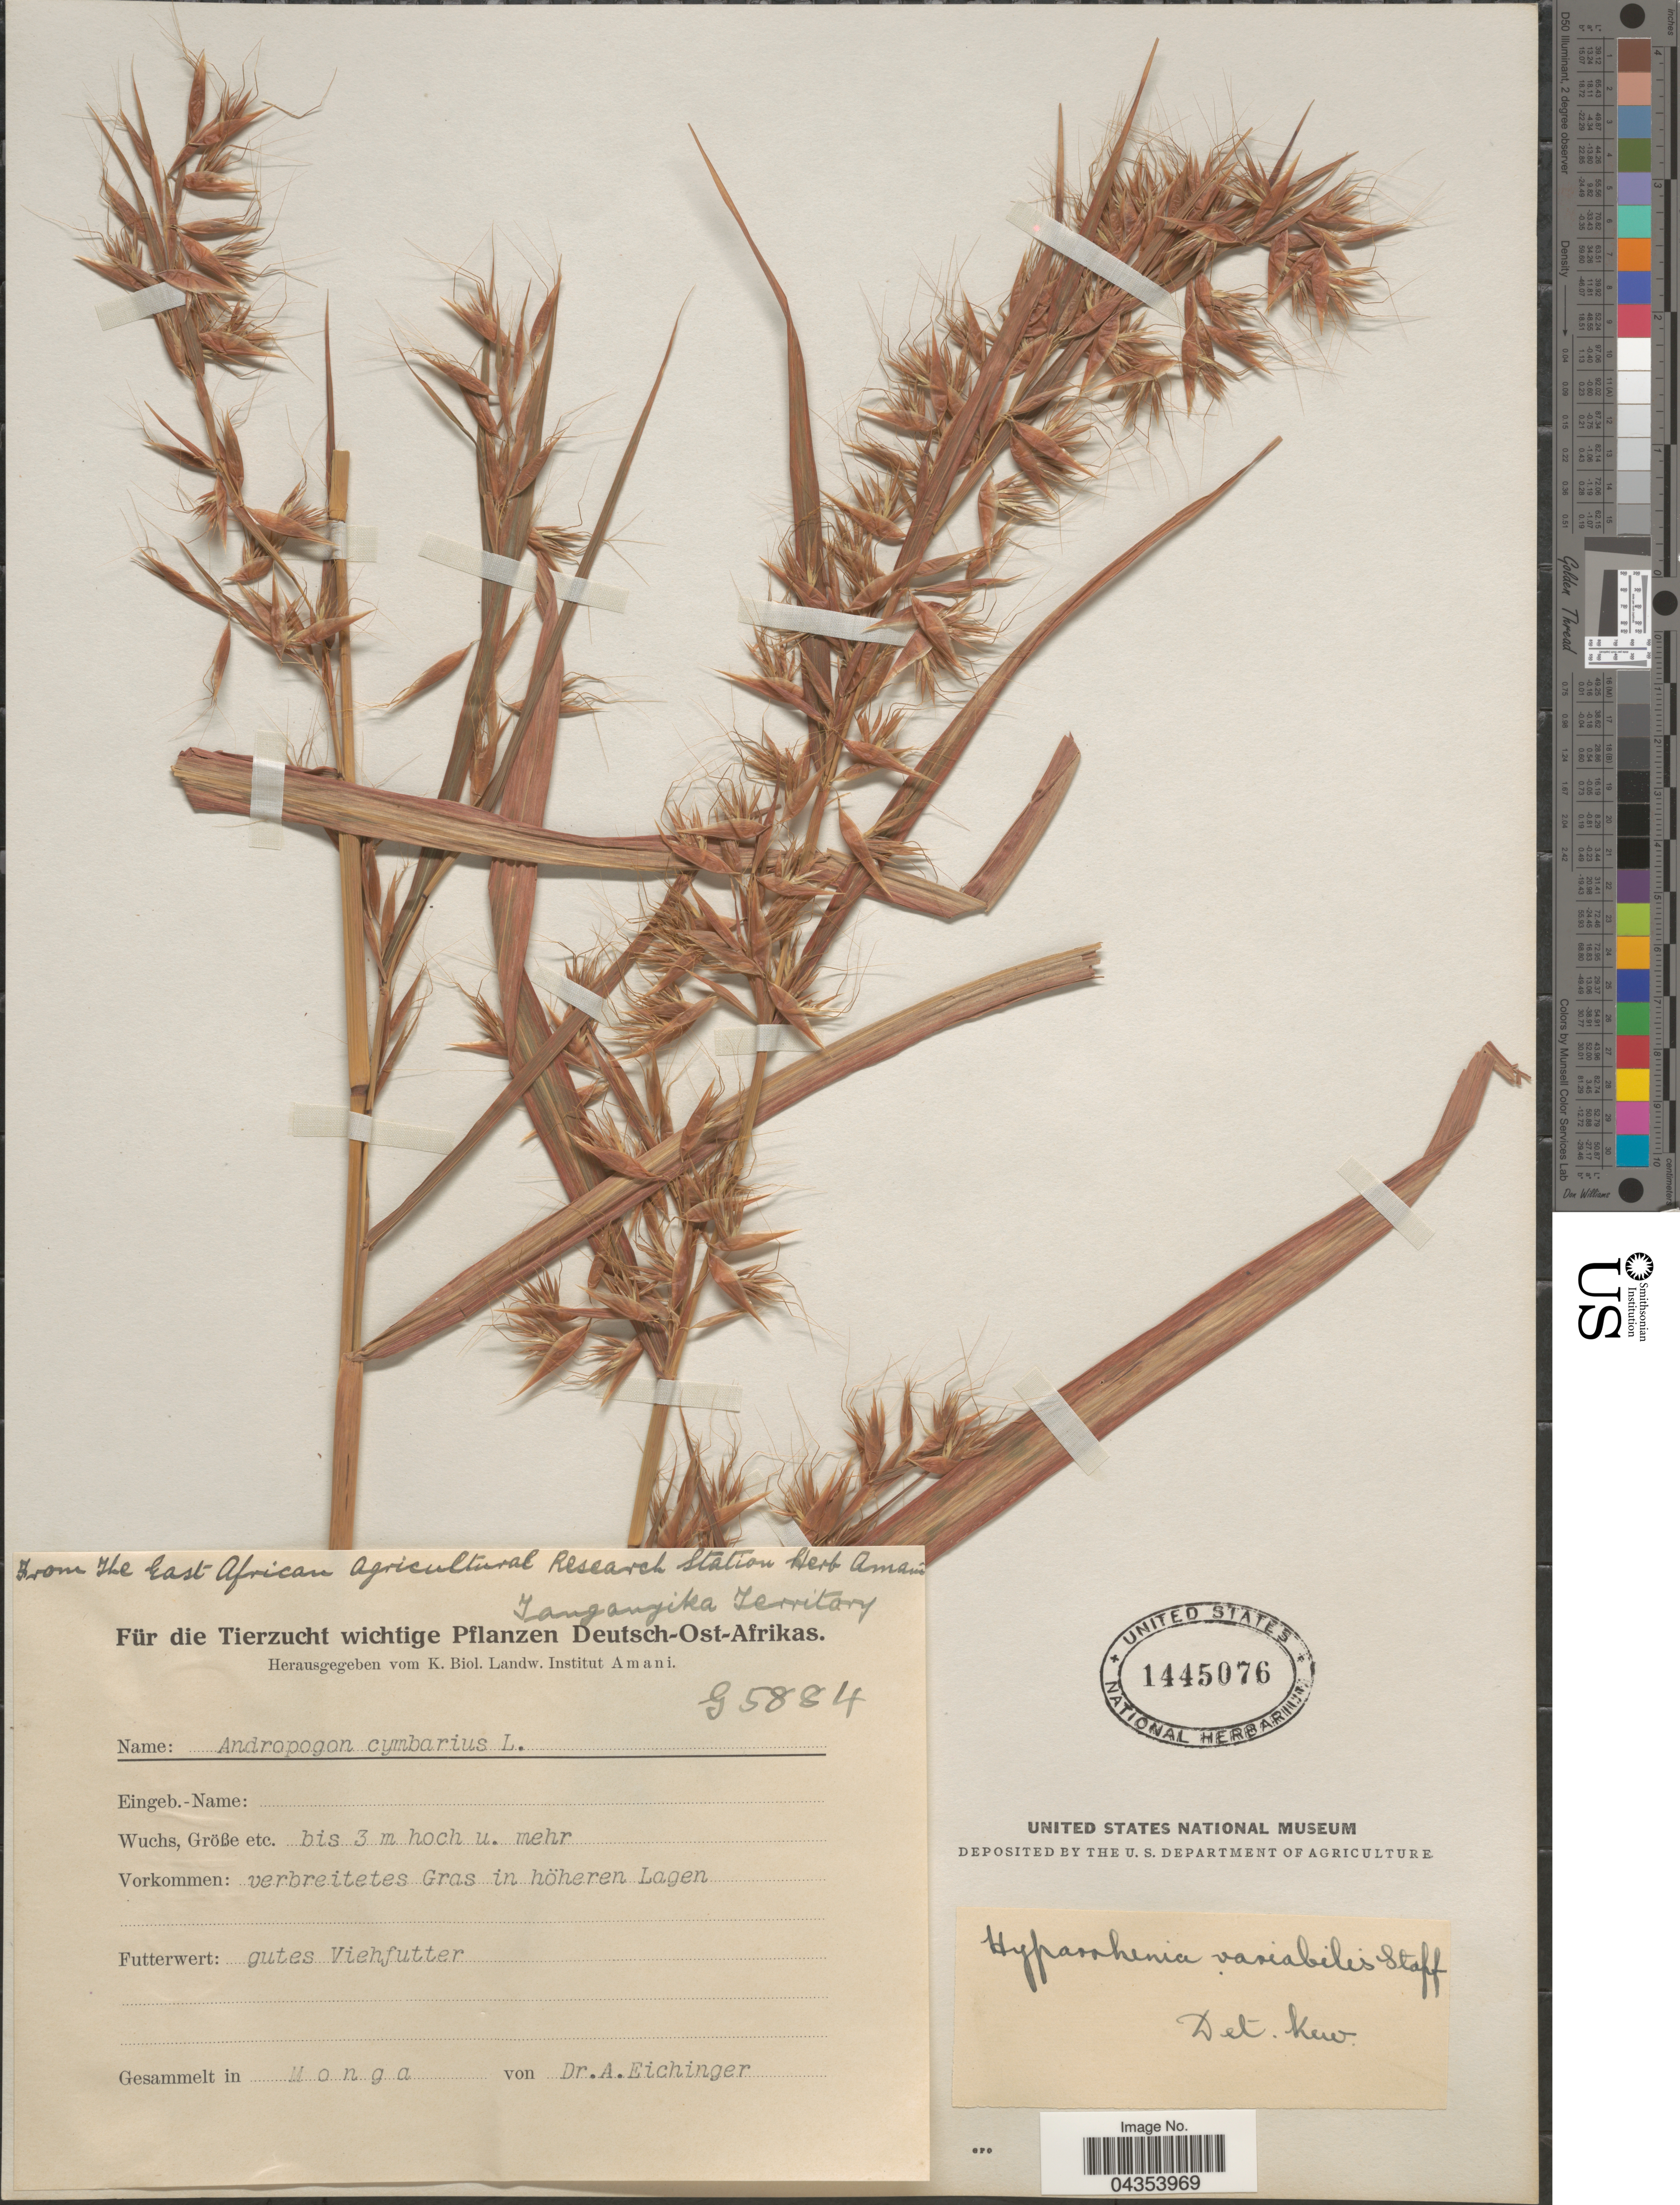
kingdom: Plantae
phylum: Tracheophyta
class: Liliopsida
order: Poales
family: Poaceae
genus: Hyparrhenia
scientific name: Hyparrhenia variabilis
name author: Stapf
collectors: A. Eichinger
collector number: G5884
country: Tanzania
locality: Tanganyika Territory. gutes Viehfutter. Monga.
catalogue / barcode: US 1445076